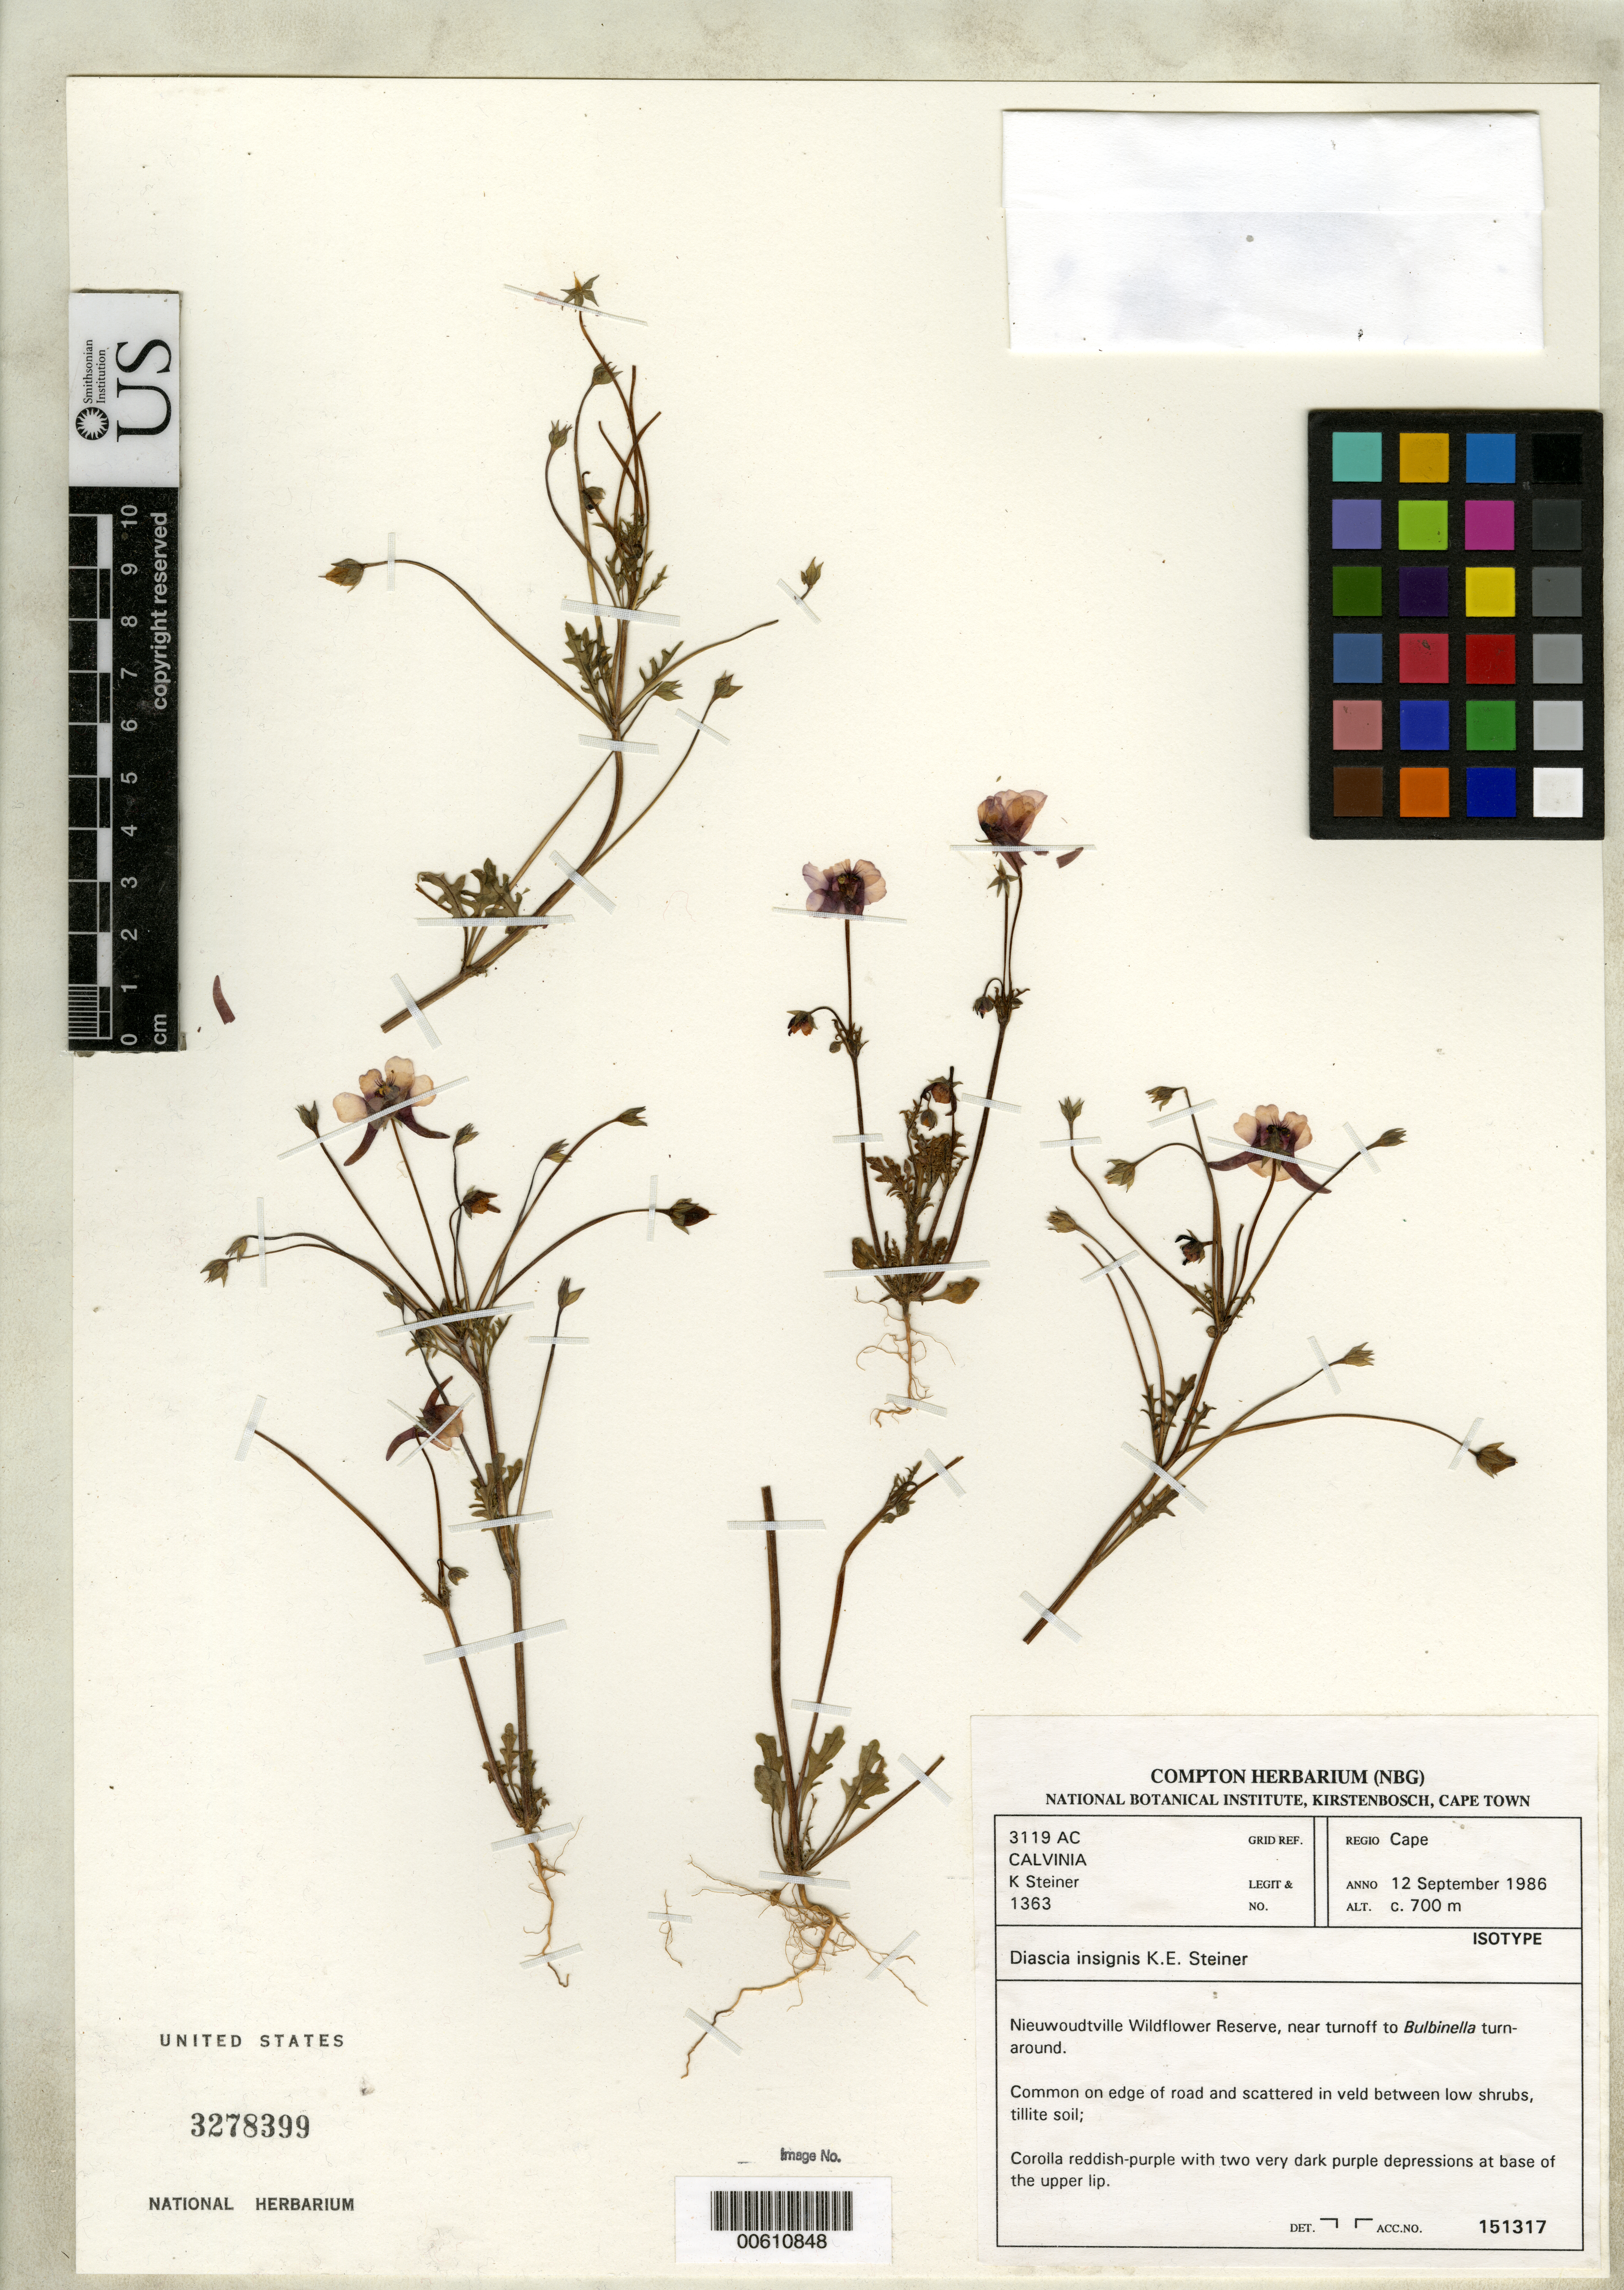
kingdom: Plantae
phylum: Tracheophyta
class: Magnoliopsida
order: Lamiales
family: Scrophulariaceae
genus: Diascia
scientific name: Diascia insignis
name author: K.E. Steiner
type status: Isotype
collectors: K. Steiner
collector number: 1363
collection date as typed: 12 Sep 1986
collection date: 1986-09-12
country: South Africa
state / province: Northern Cape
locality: Nieuwoudtville Wildflower Reserve.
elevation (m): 700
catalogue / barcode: US 3278399